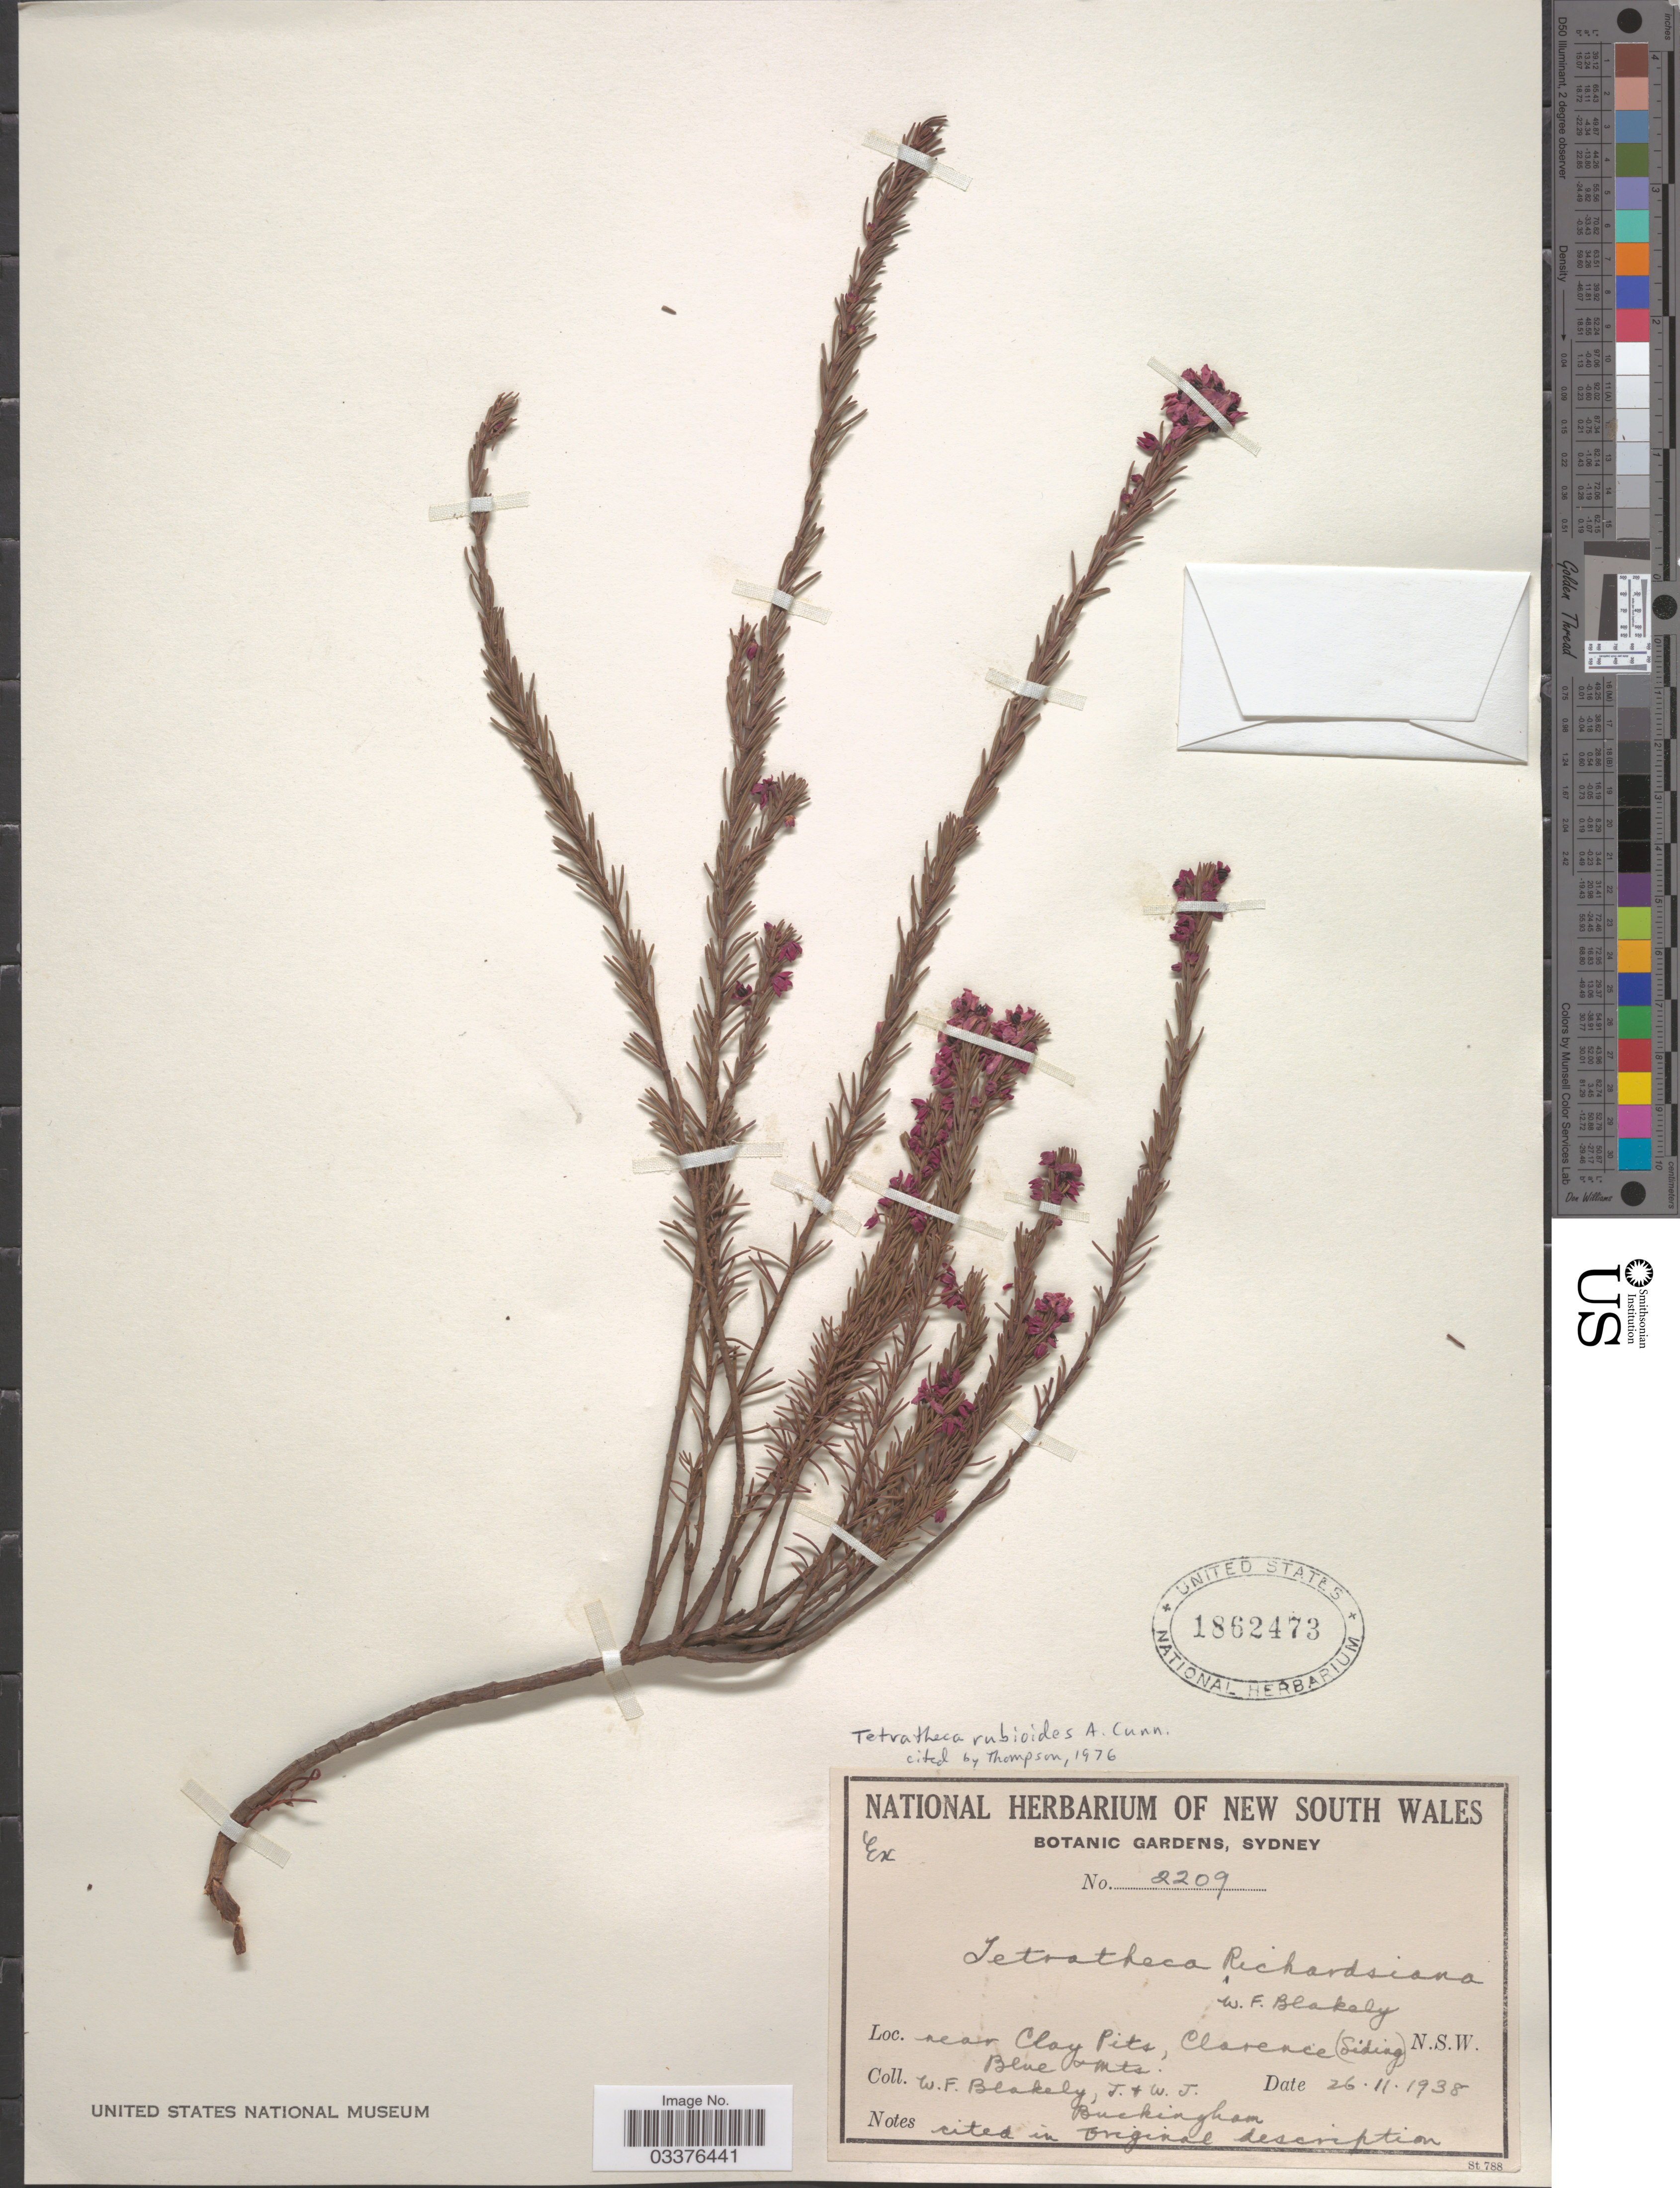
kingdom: Plantae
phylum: Tracheophyta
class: Magnoliopsida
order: Oxalidales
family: Elaeocarpaceae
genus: Tetratheca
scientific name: Tetratheca rubioides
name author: A. Cunn.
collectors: W. Blakely, J. Buckingham & W. Buckingham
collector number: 2209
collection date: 1938-11-26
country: Australia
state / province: New South Wales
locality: Near Clay Pits, Clarence (Siding) Blue Mts.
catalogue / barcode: US 1862473